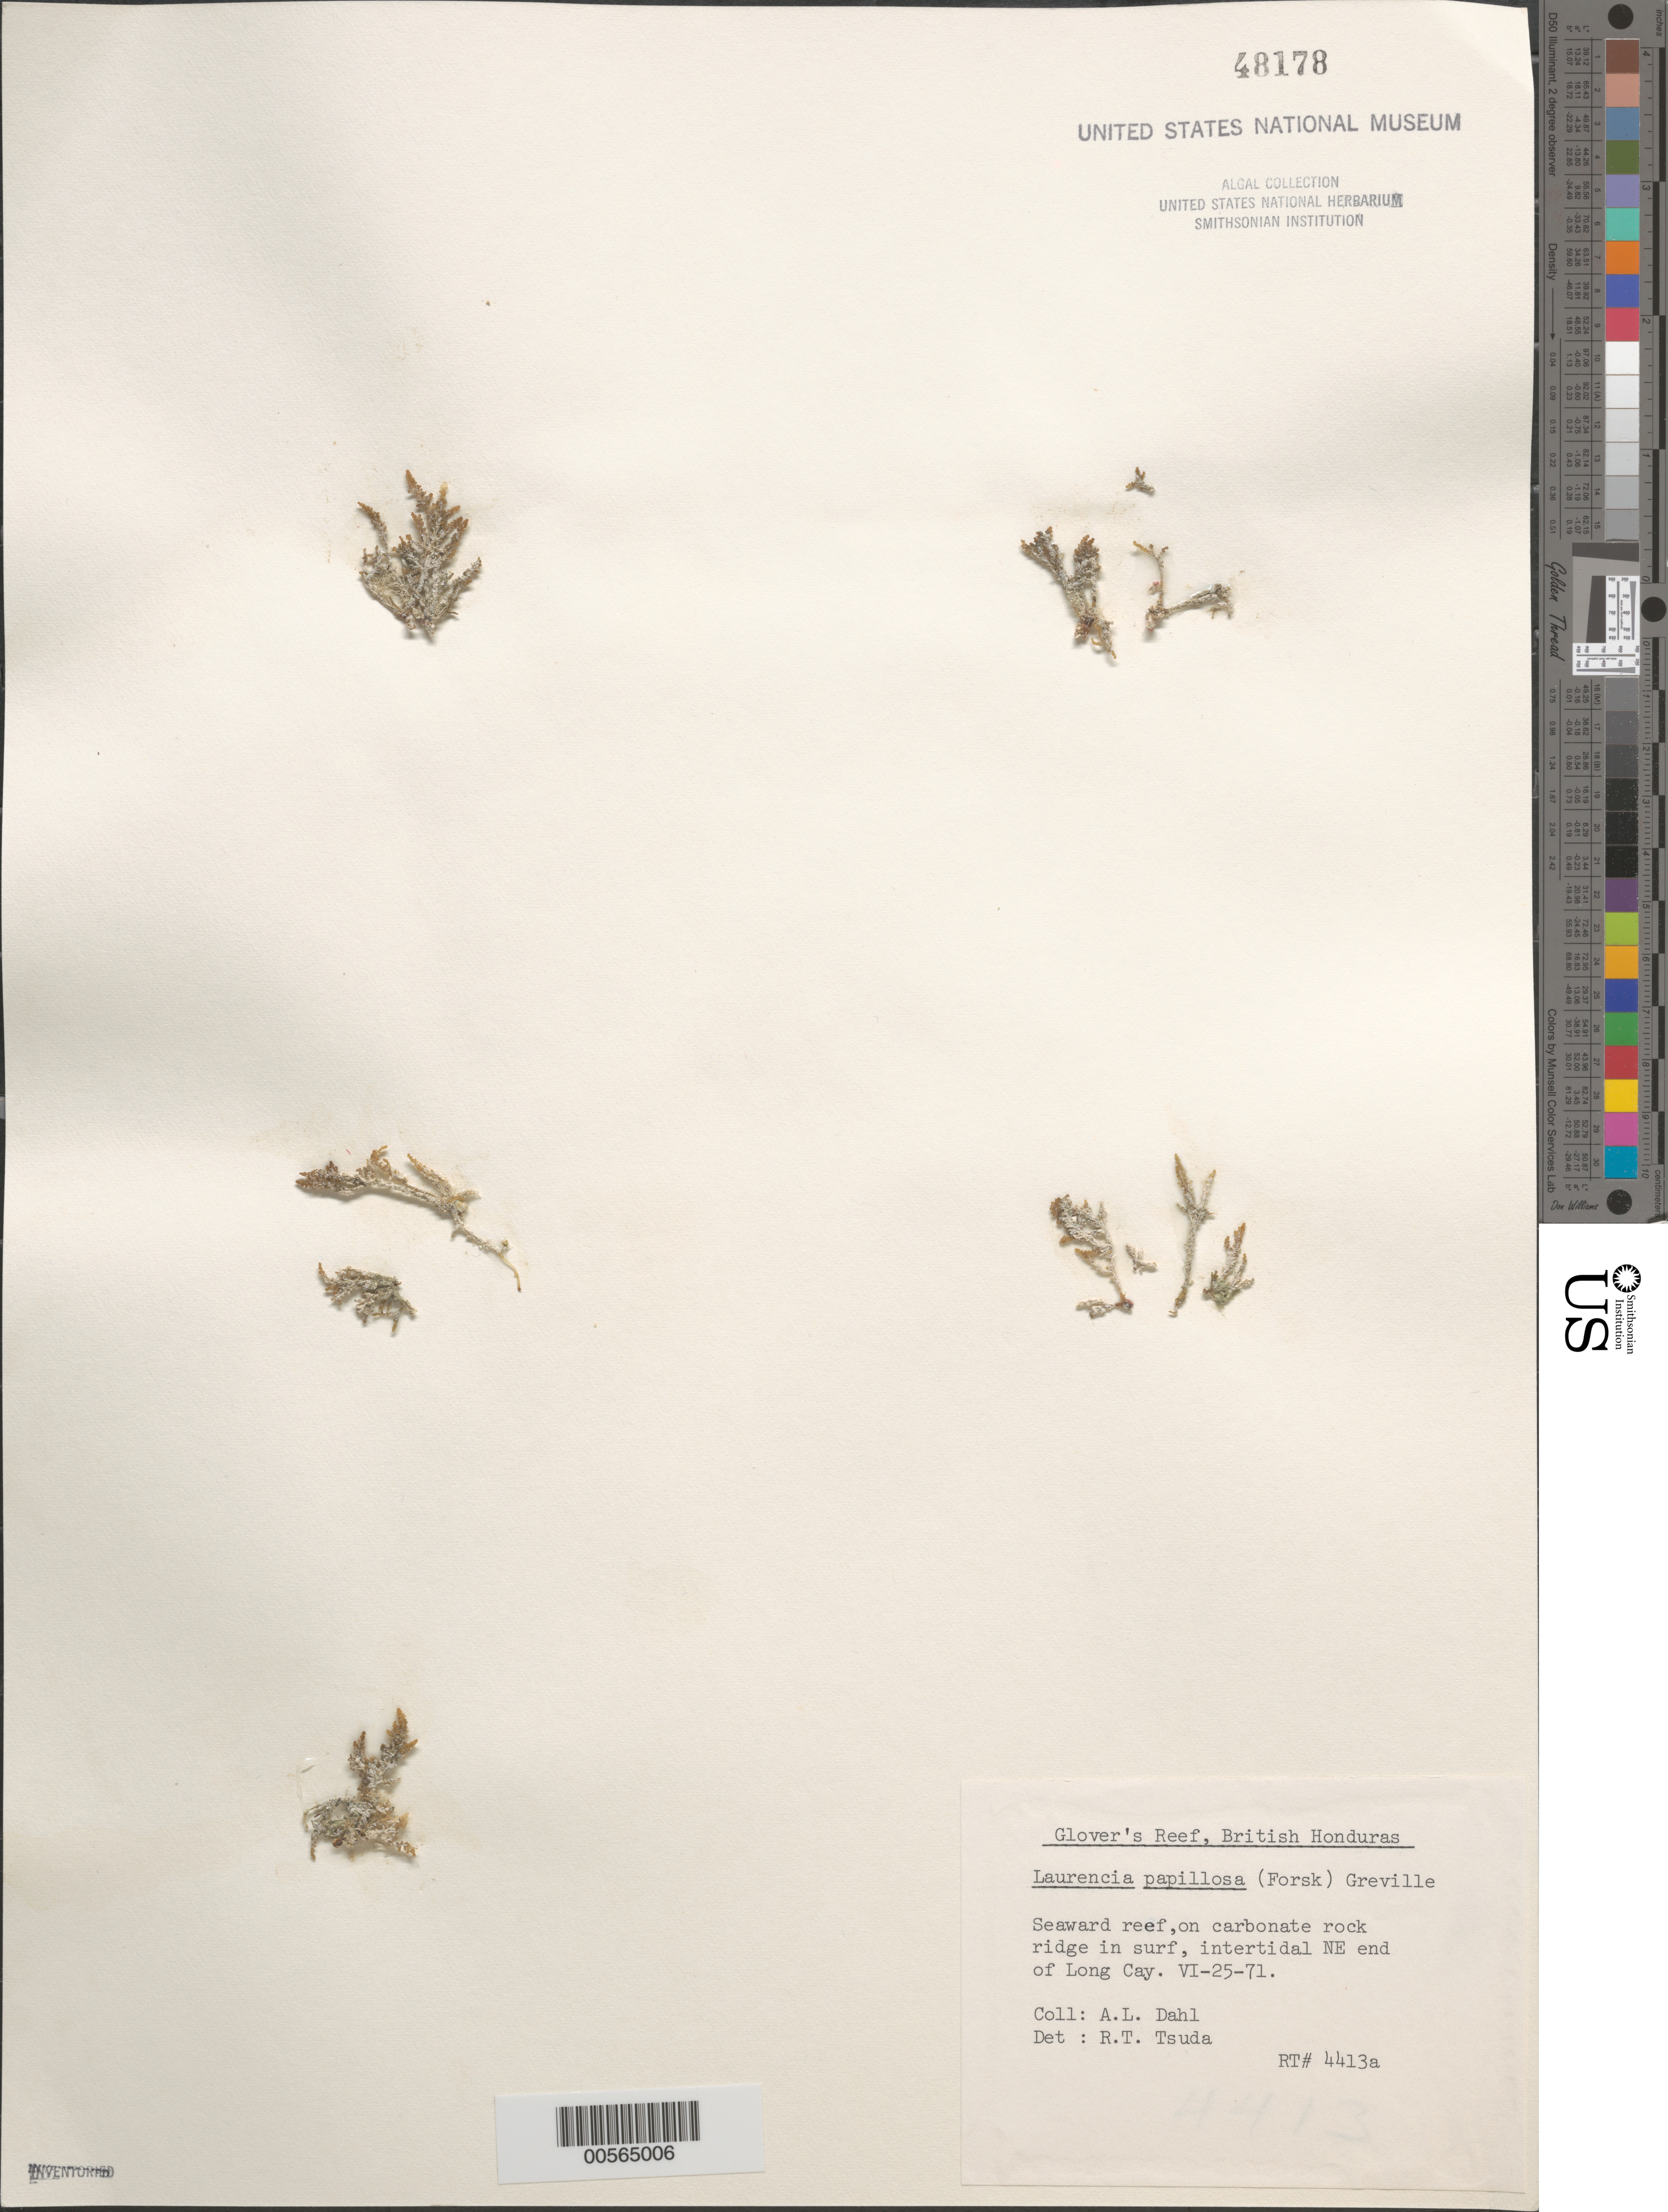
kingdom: Plantae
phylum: Rhodophyta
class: Florideophyceae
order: Ceramiales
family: Rhodomelaceae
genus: Palisada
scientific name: Palisada perforata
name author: (Bory) K.W. Nam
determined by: Algae name updating Project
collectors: A. Dahl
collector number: Rt 4413a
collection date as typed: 25 Jun 1971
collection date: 1971-06-25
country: Belize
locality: Glover's Reef, Long Cay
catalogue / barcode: US 48178